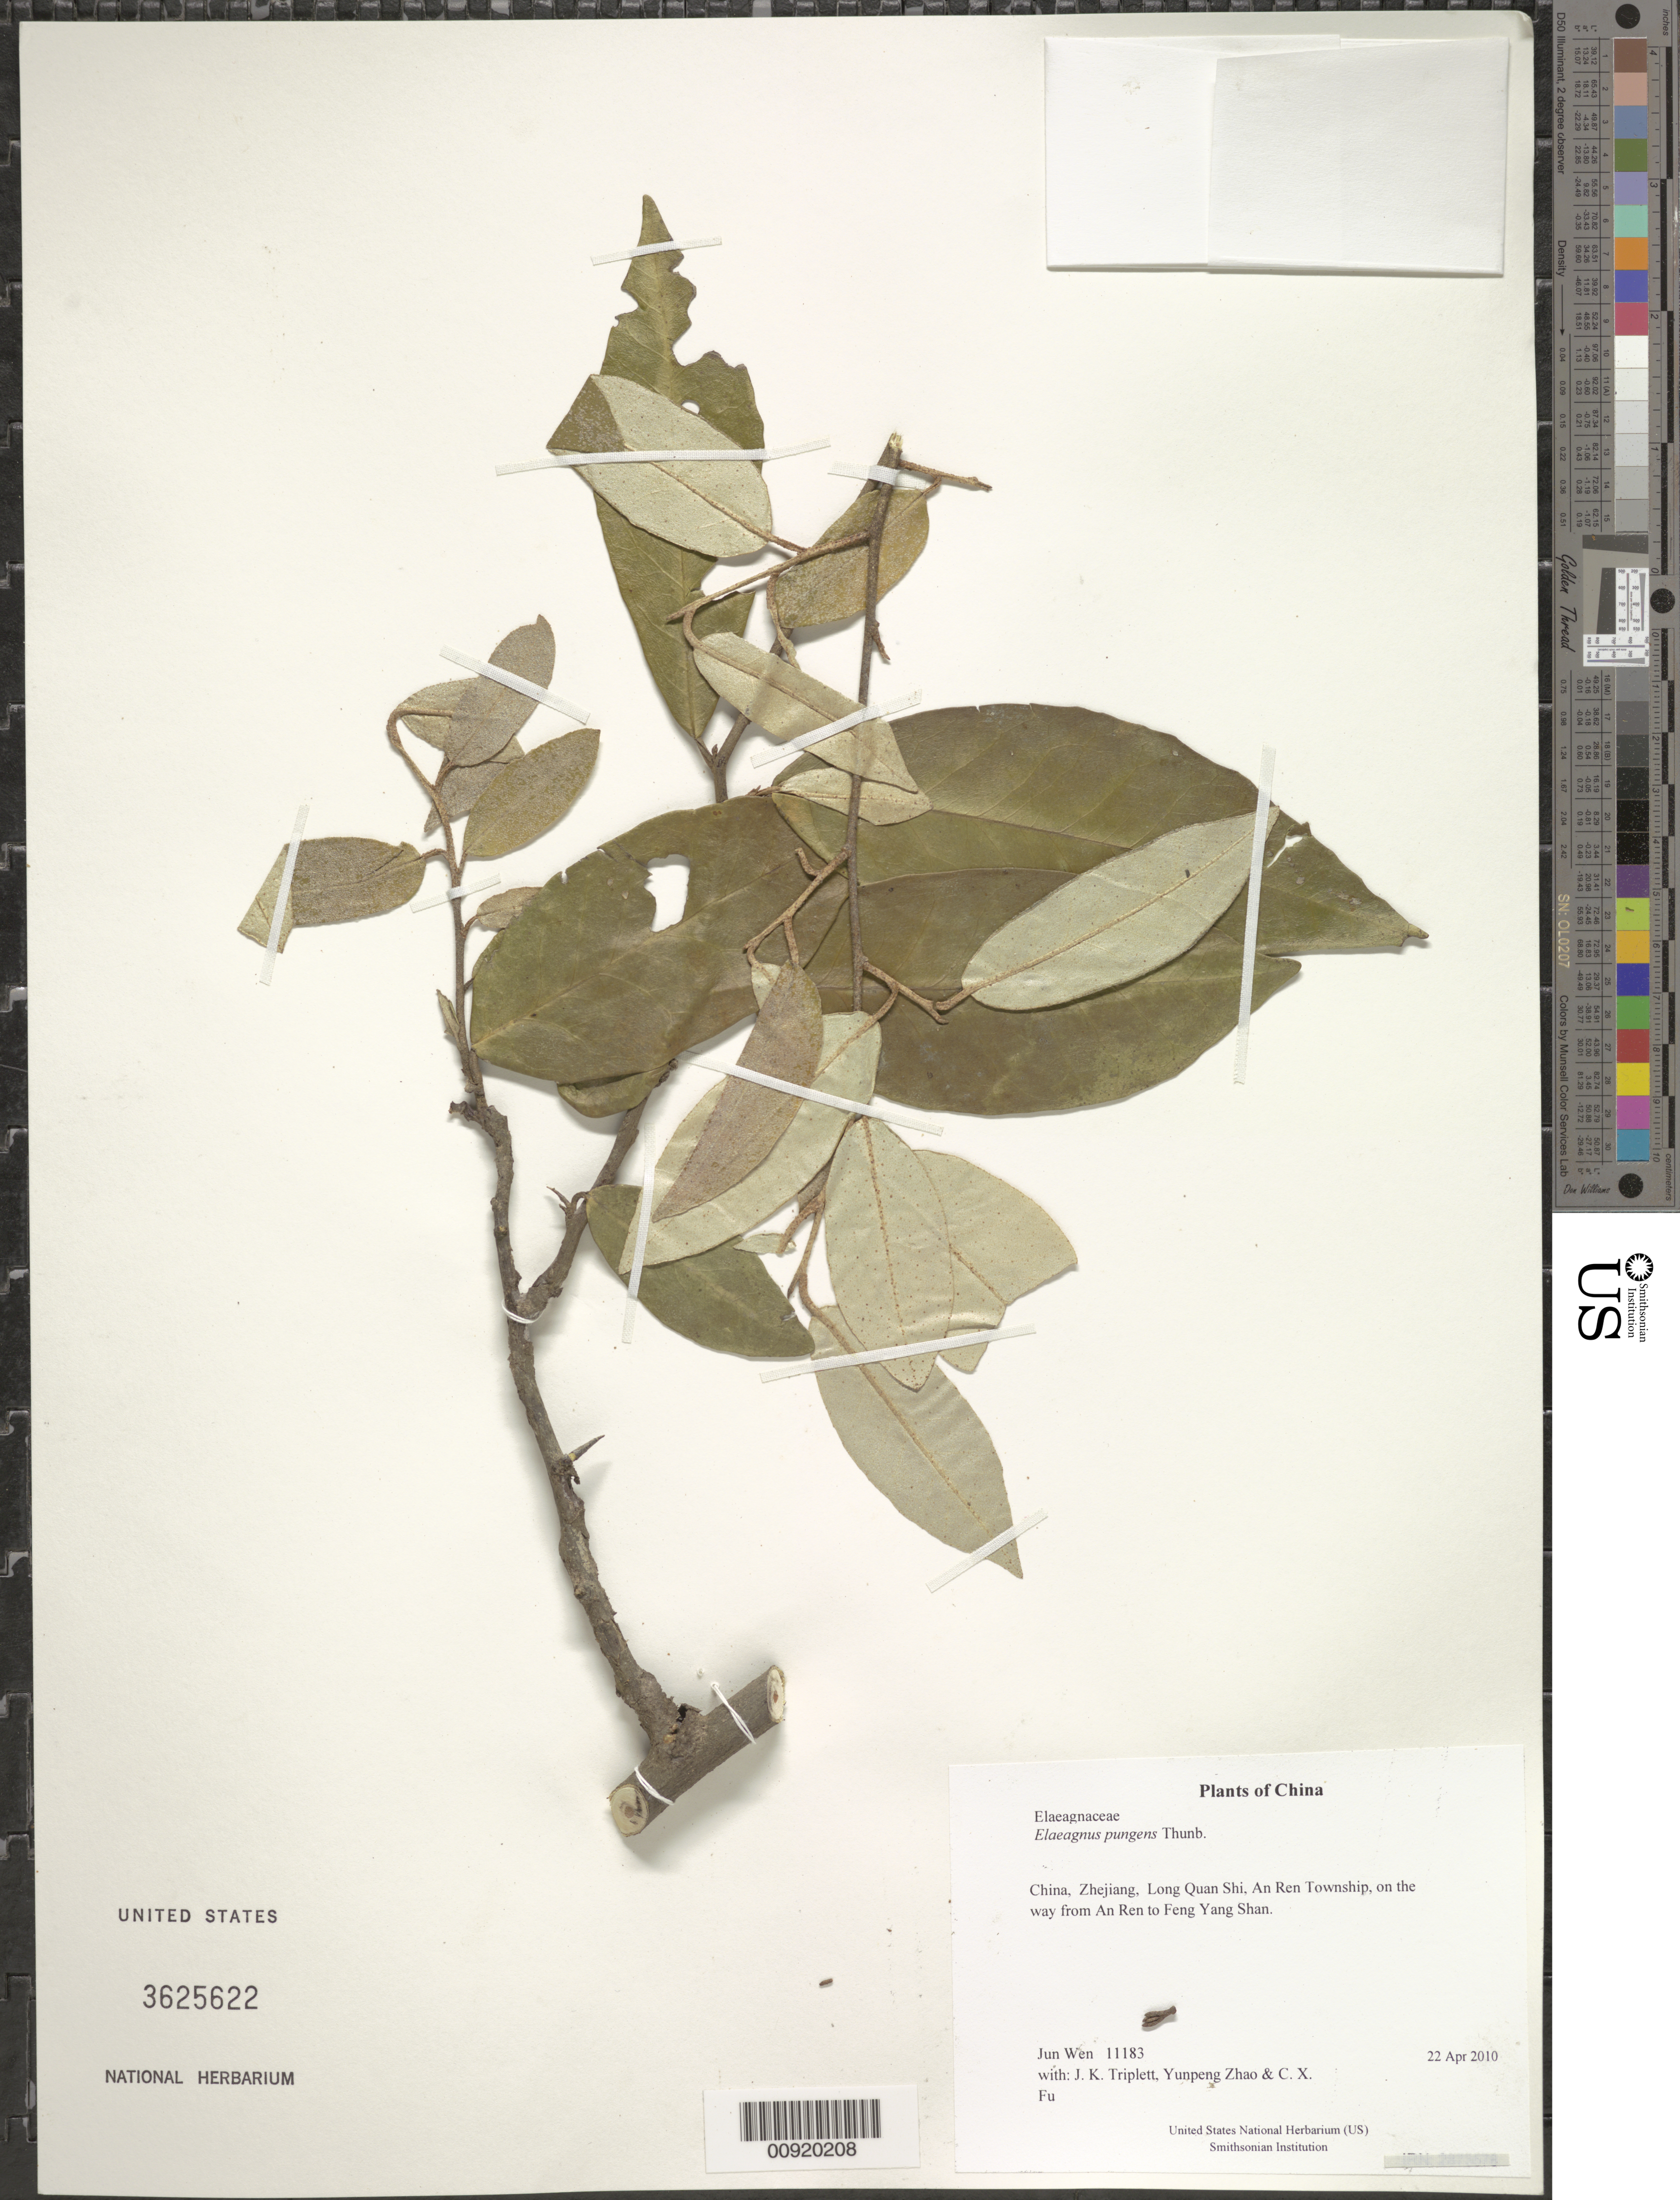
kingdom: Plantae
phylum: Tracheophyta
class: Magnoliopsida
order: Rosales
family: Elaeagnaceae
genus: Elaeagnus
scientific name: Elaeagnus pungens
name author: Thunb.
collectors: J. Wen, J. K. Triplett, Yunpeng Zhao & C. X. Fu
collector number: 11183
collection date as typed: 22 Apr 2010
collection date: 2010-04-22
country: China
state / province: Zhejiang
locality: Long Quan Shi, An Ren Township, on the way from An Ren to Feng Yang Shan.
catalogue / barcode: US 3625622